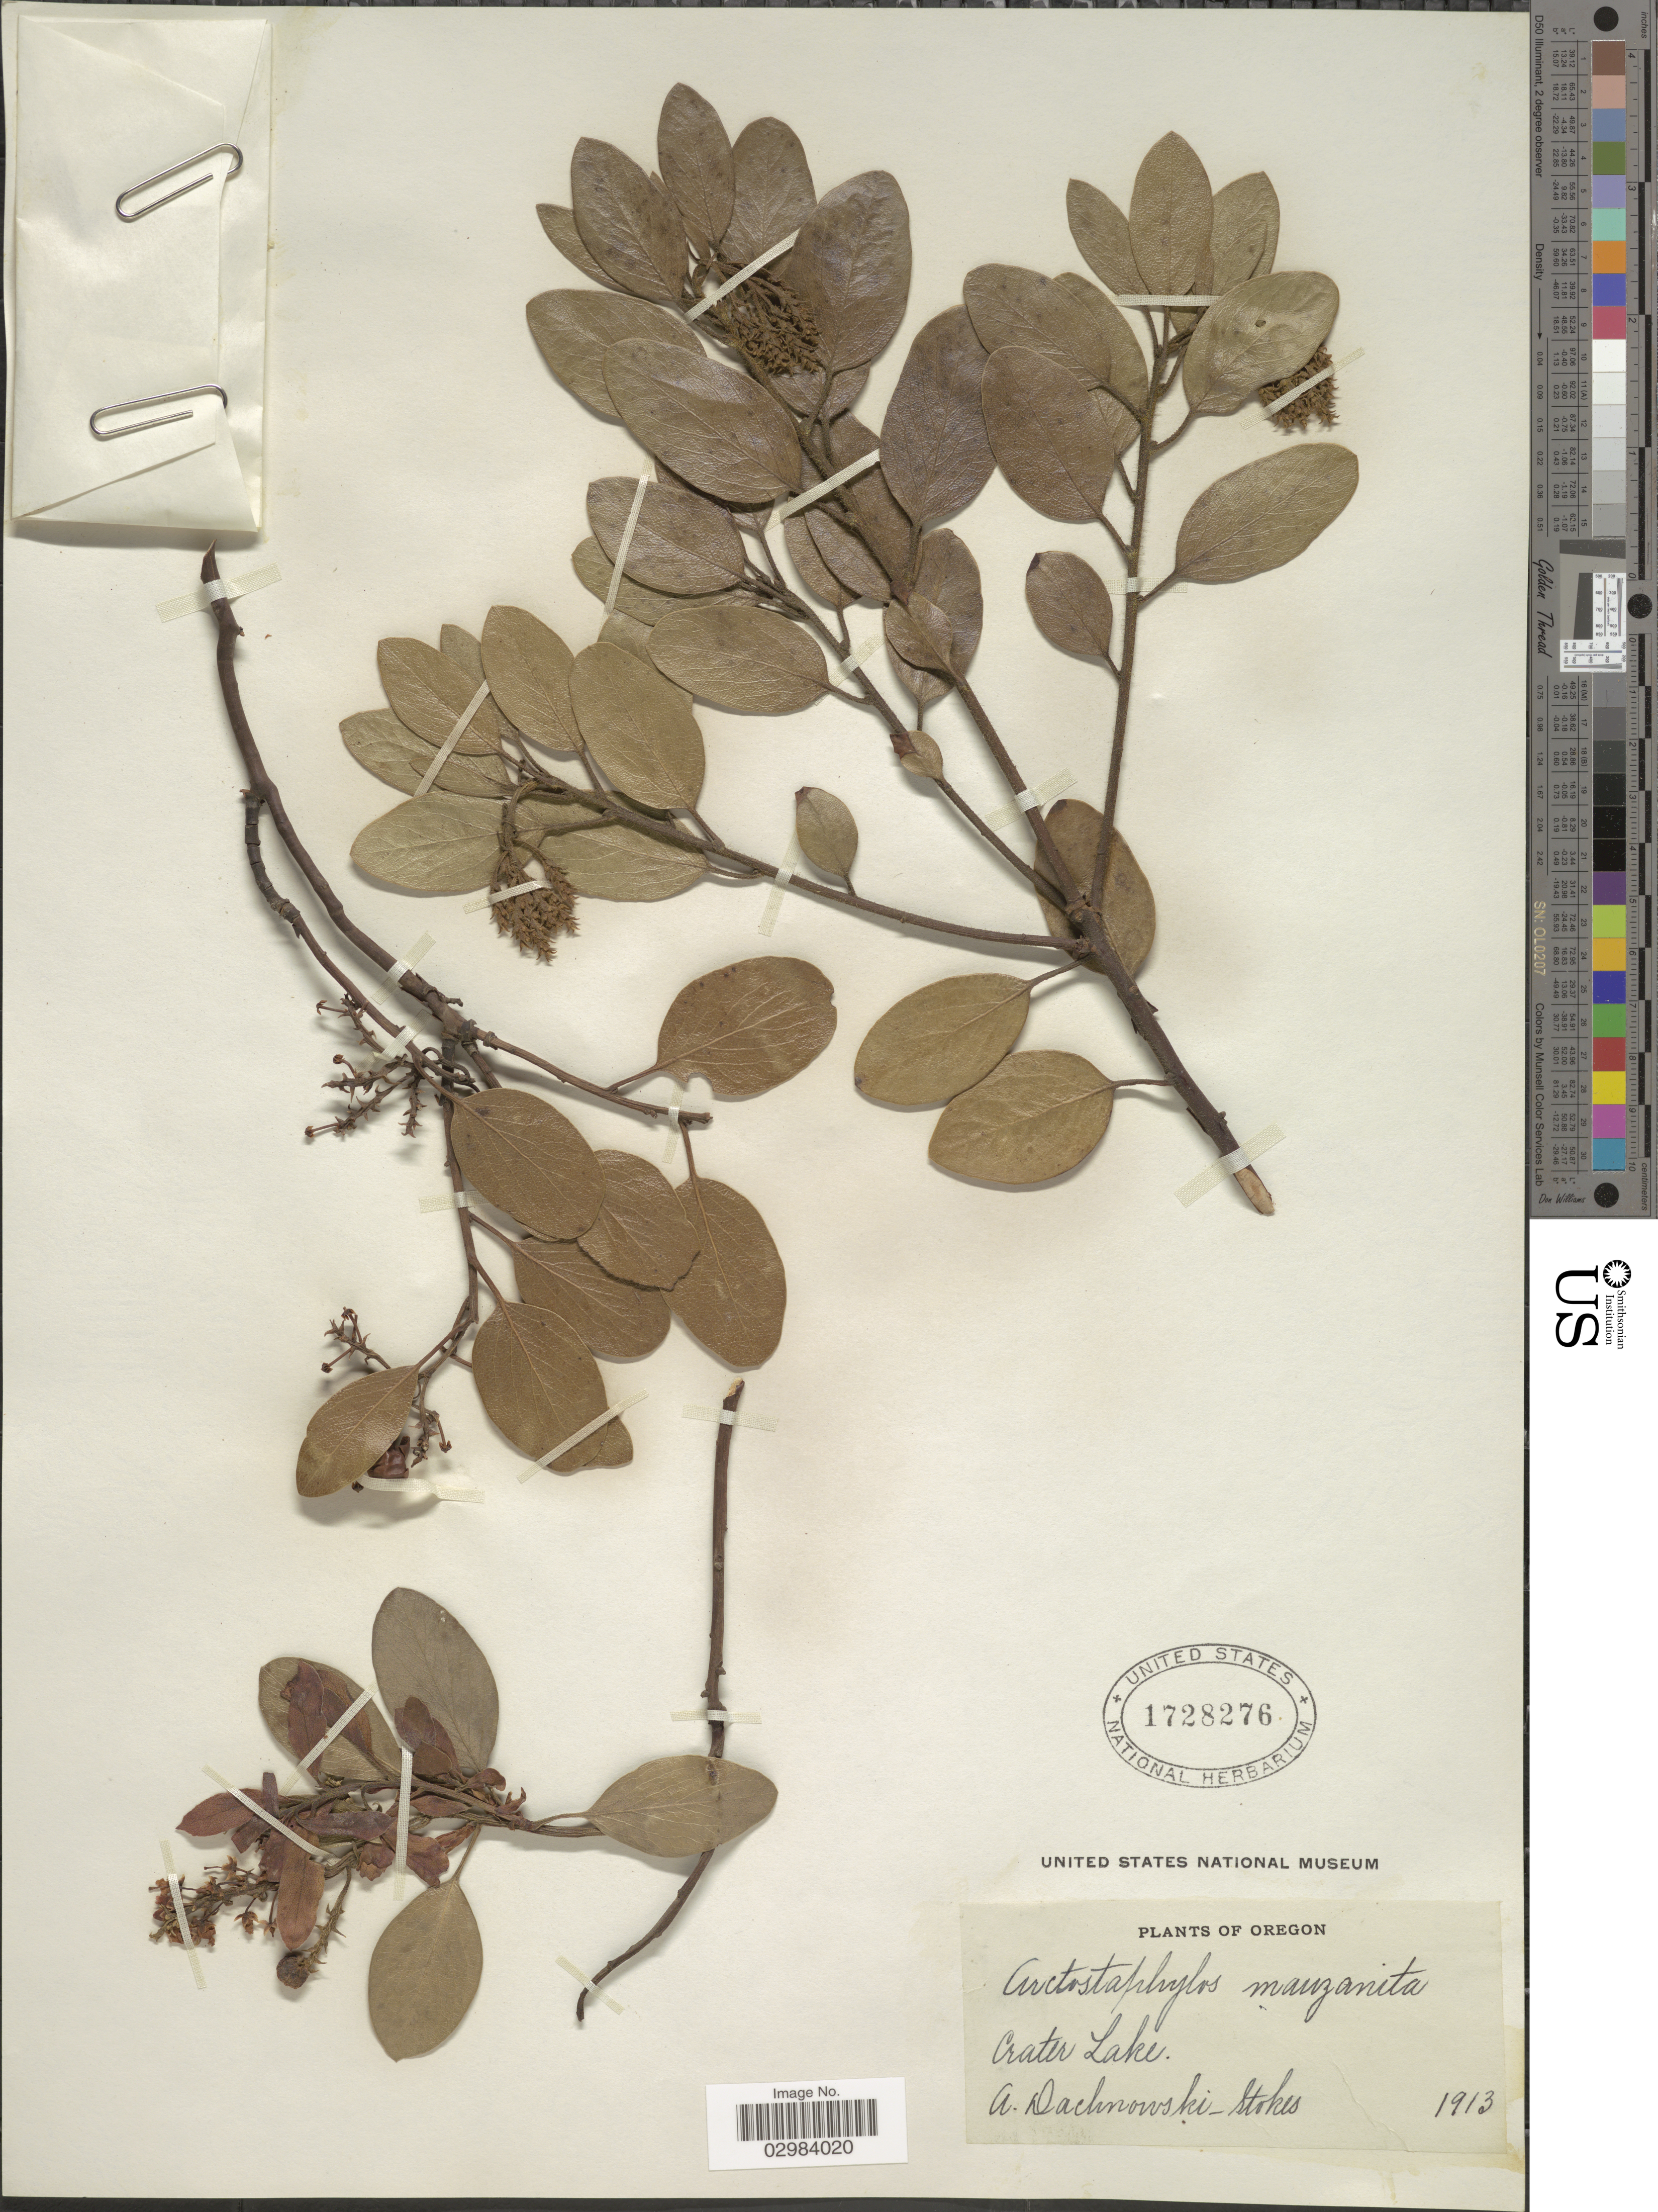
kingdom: Plantae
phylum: Tracheophyta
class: Magnoliopsida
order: Ericales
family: Ericaceae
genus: Arctostaphylos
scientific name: Arctostaphylos manzanita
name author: Parry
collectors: A. P. Dachnowski-Stokes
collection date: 1913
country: United States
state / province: Oregon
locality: Crater Lake.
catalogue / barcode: US 1728276